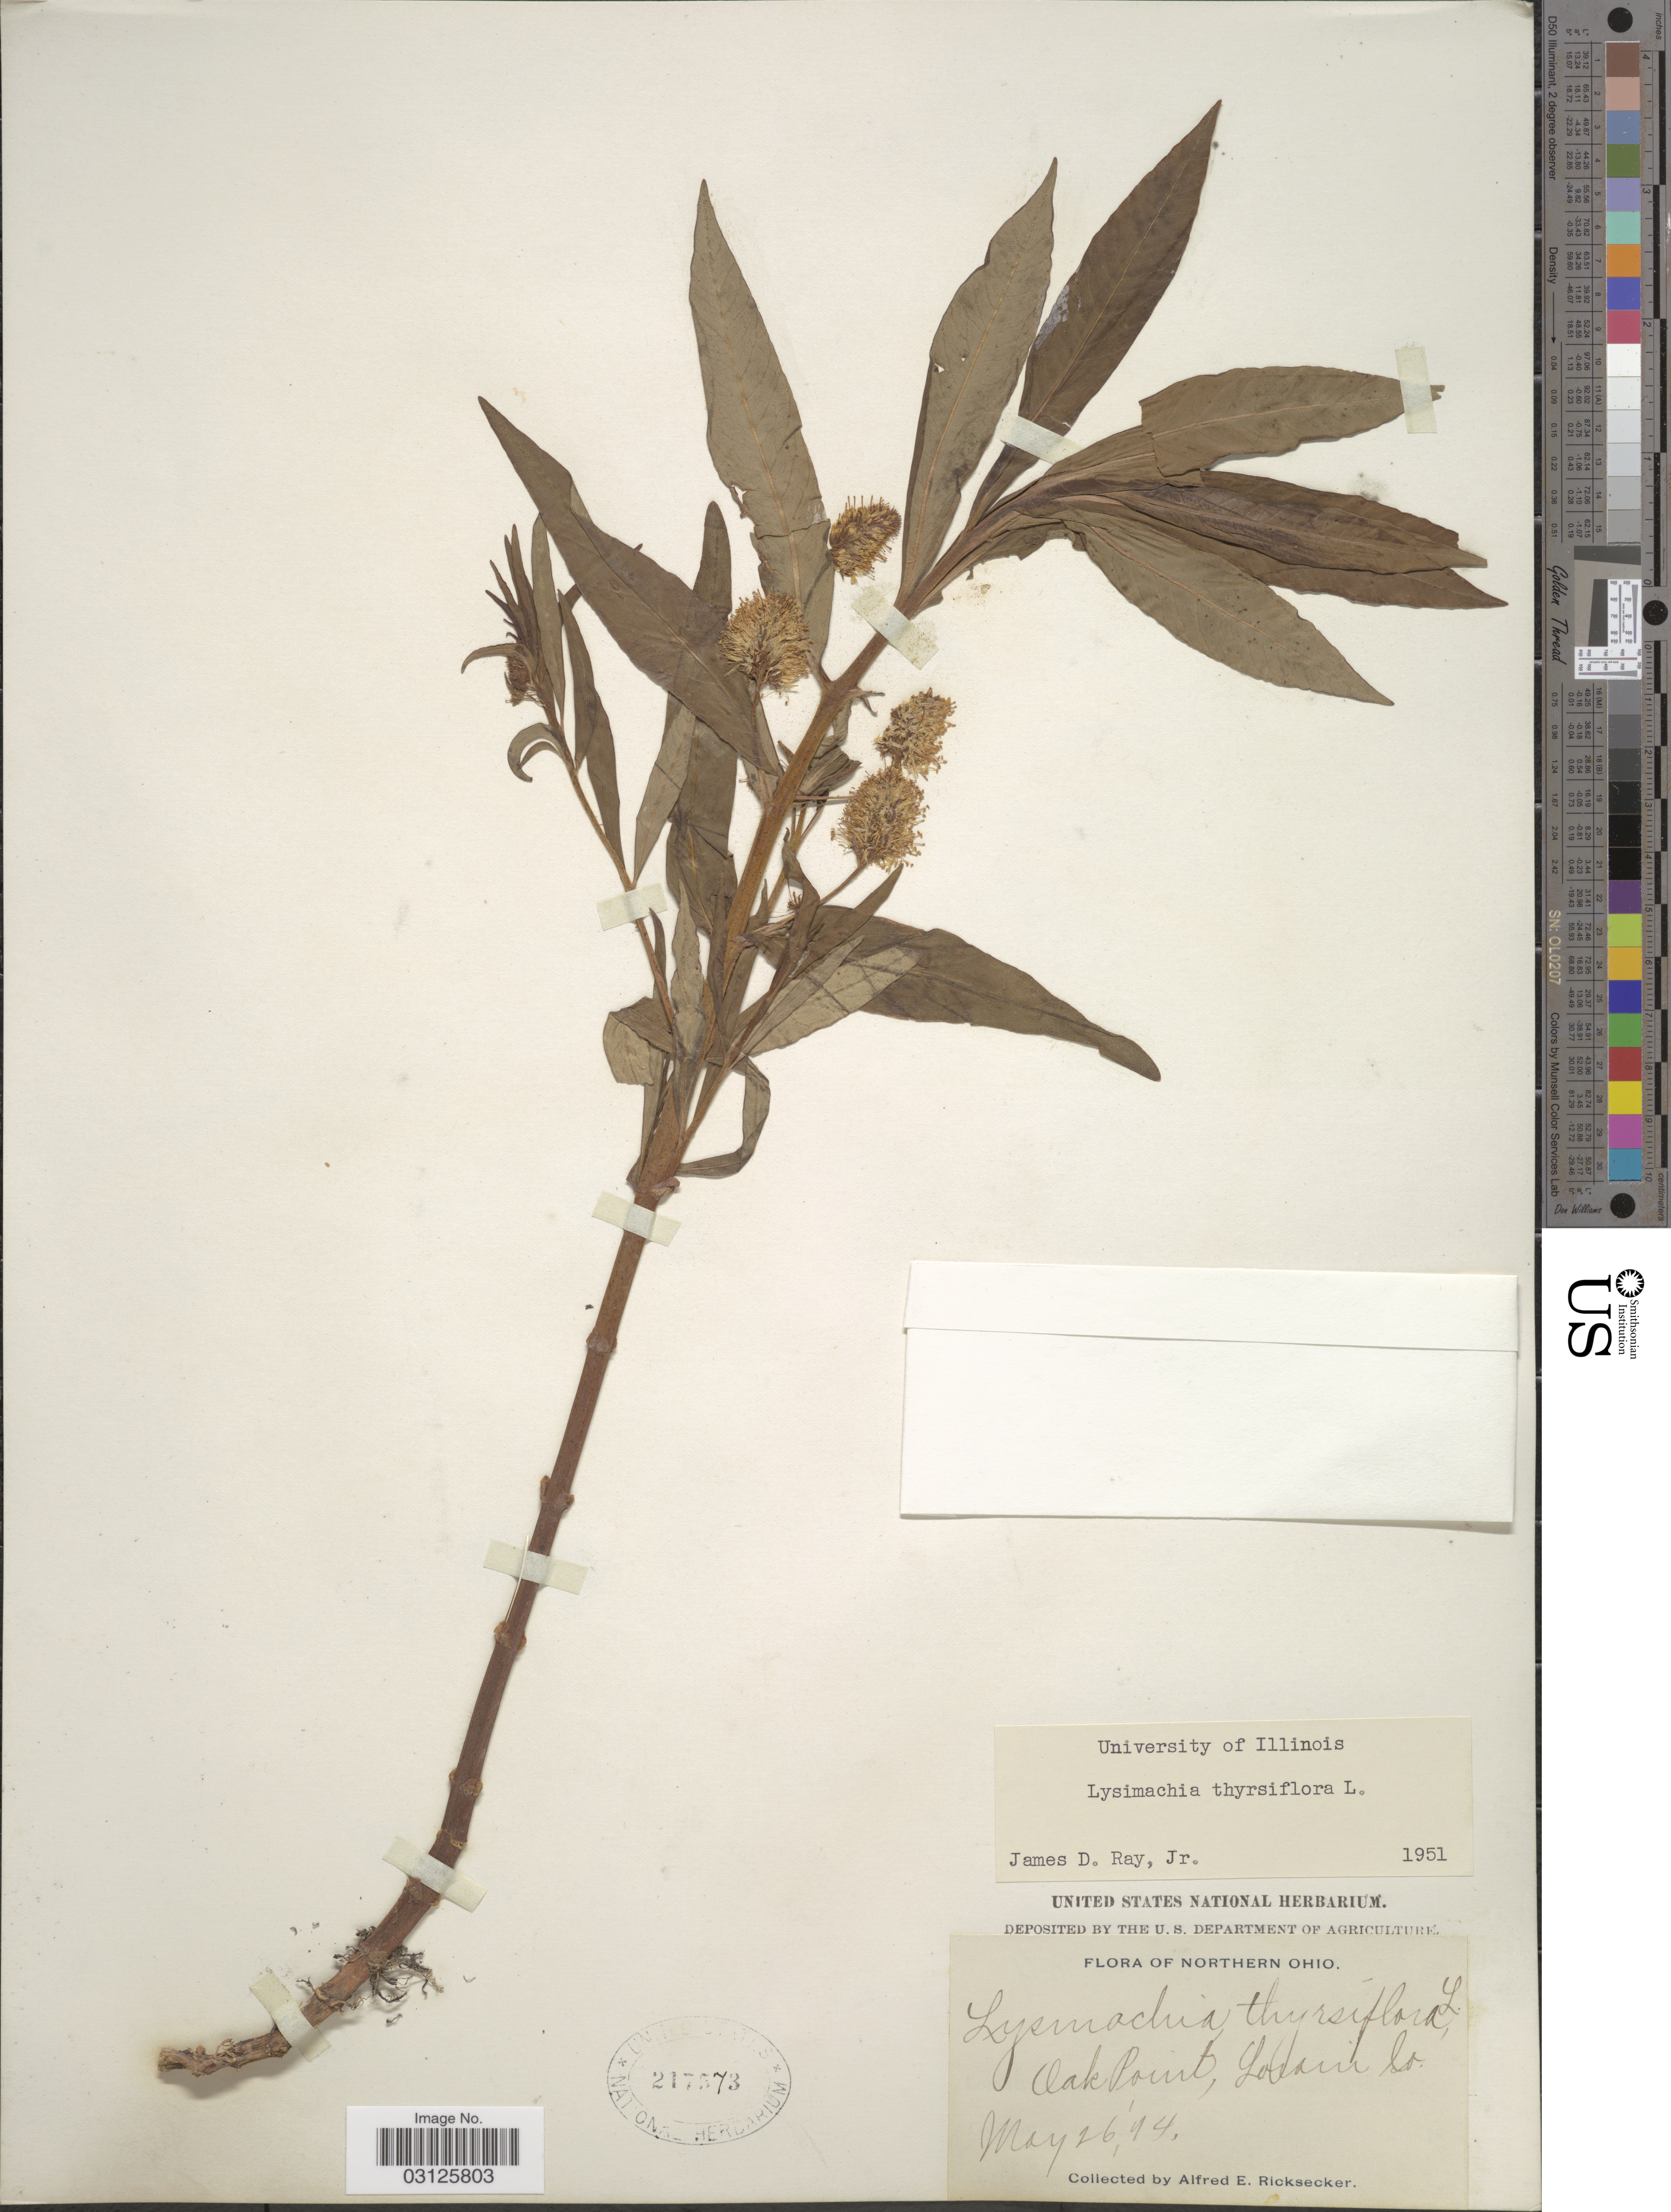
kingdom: Plantae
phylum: Tracheophyta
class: Magnoliopsida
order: Ericales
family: Primulaceae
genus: Lysimachia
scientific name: Lysimachia thyrsiflora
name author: L.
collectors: A. E. Ricksecker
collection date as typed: Transcribed d/m/y: 26/5/44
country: United States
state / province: Ohio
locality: Northern Ohio. Oak Point, Lorain Co.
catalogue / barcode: US 217573